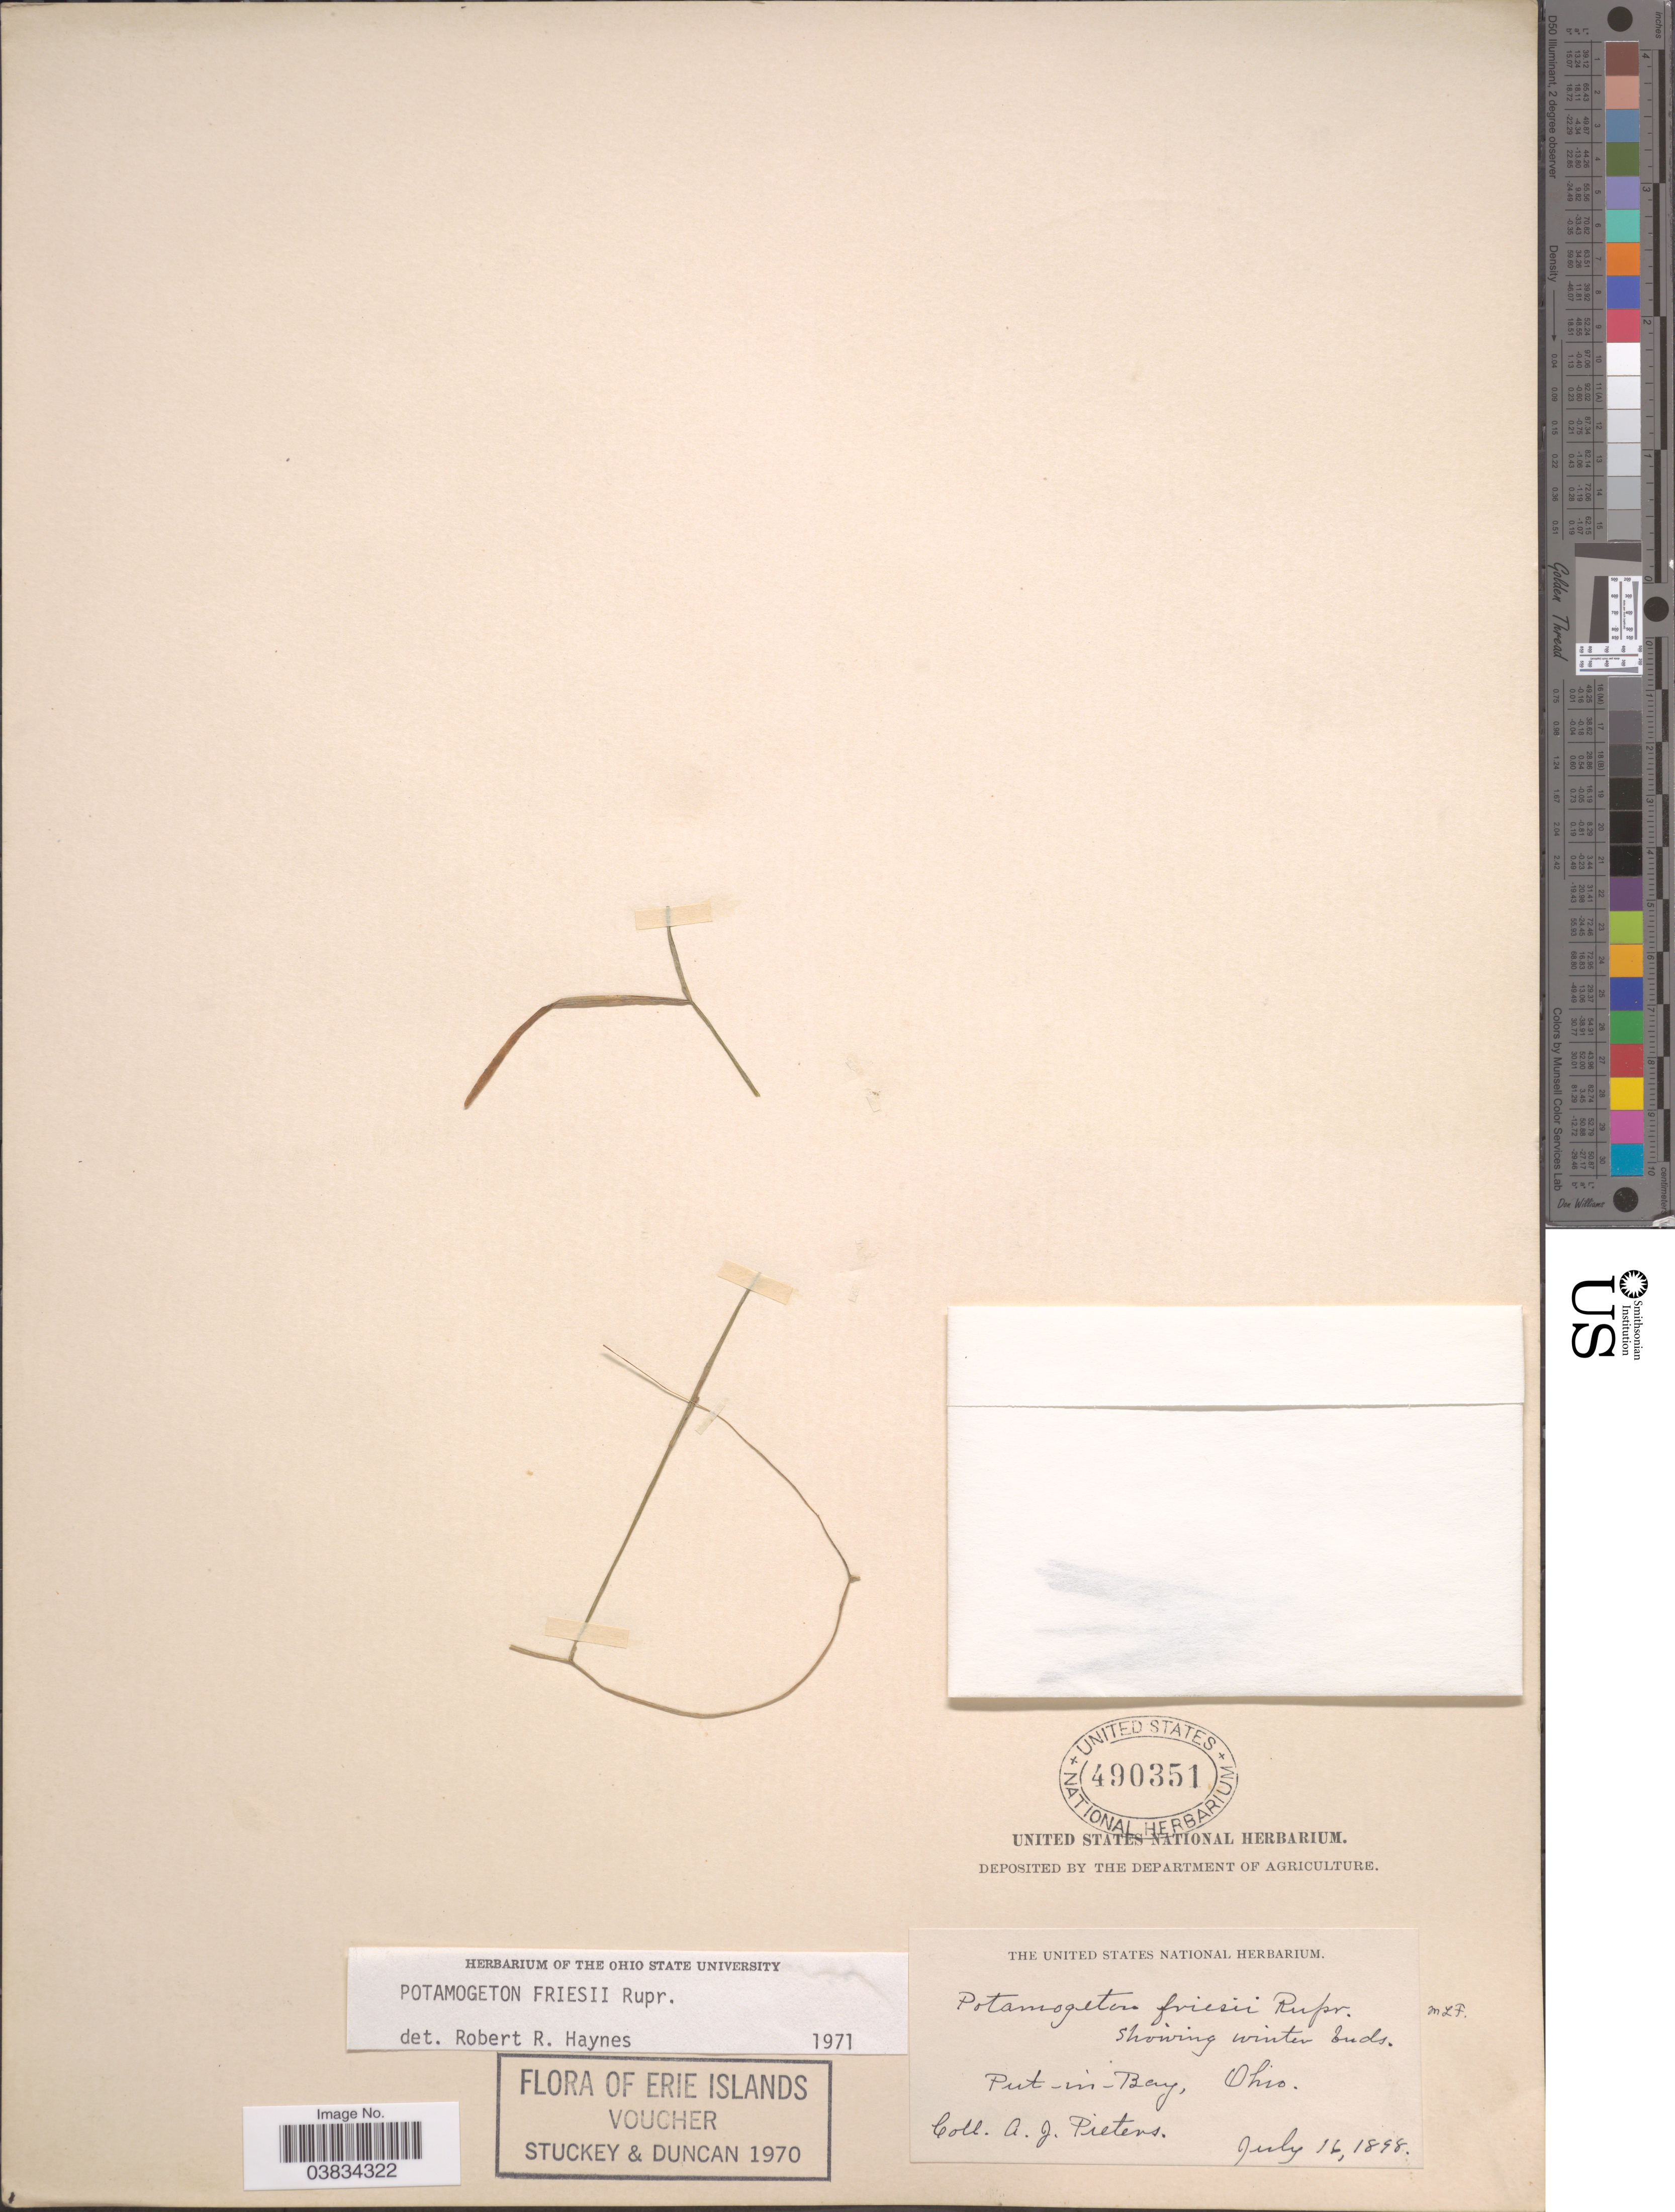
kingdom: Plantae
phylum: Tracheophyta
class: Liliopsida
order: Alismatales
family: Potamogetonaceae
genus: Potamogeton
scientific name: Potamogeton friesii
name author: Rupr.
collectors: A. Pieters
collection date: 1898-07-16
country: United States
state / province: Ohio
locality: Put-in-Bay.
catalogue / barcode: US 490351